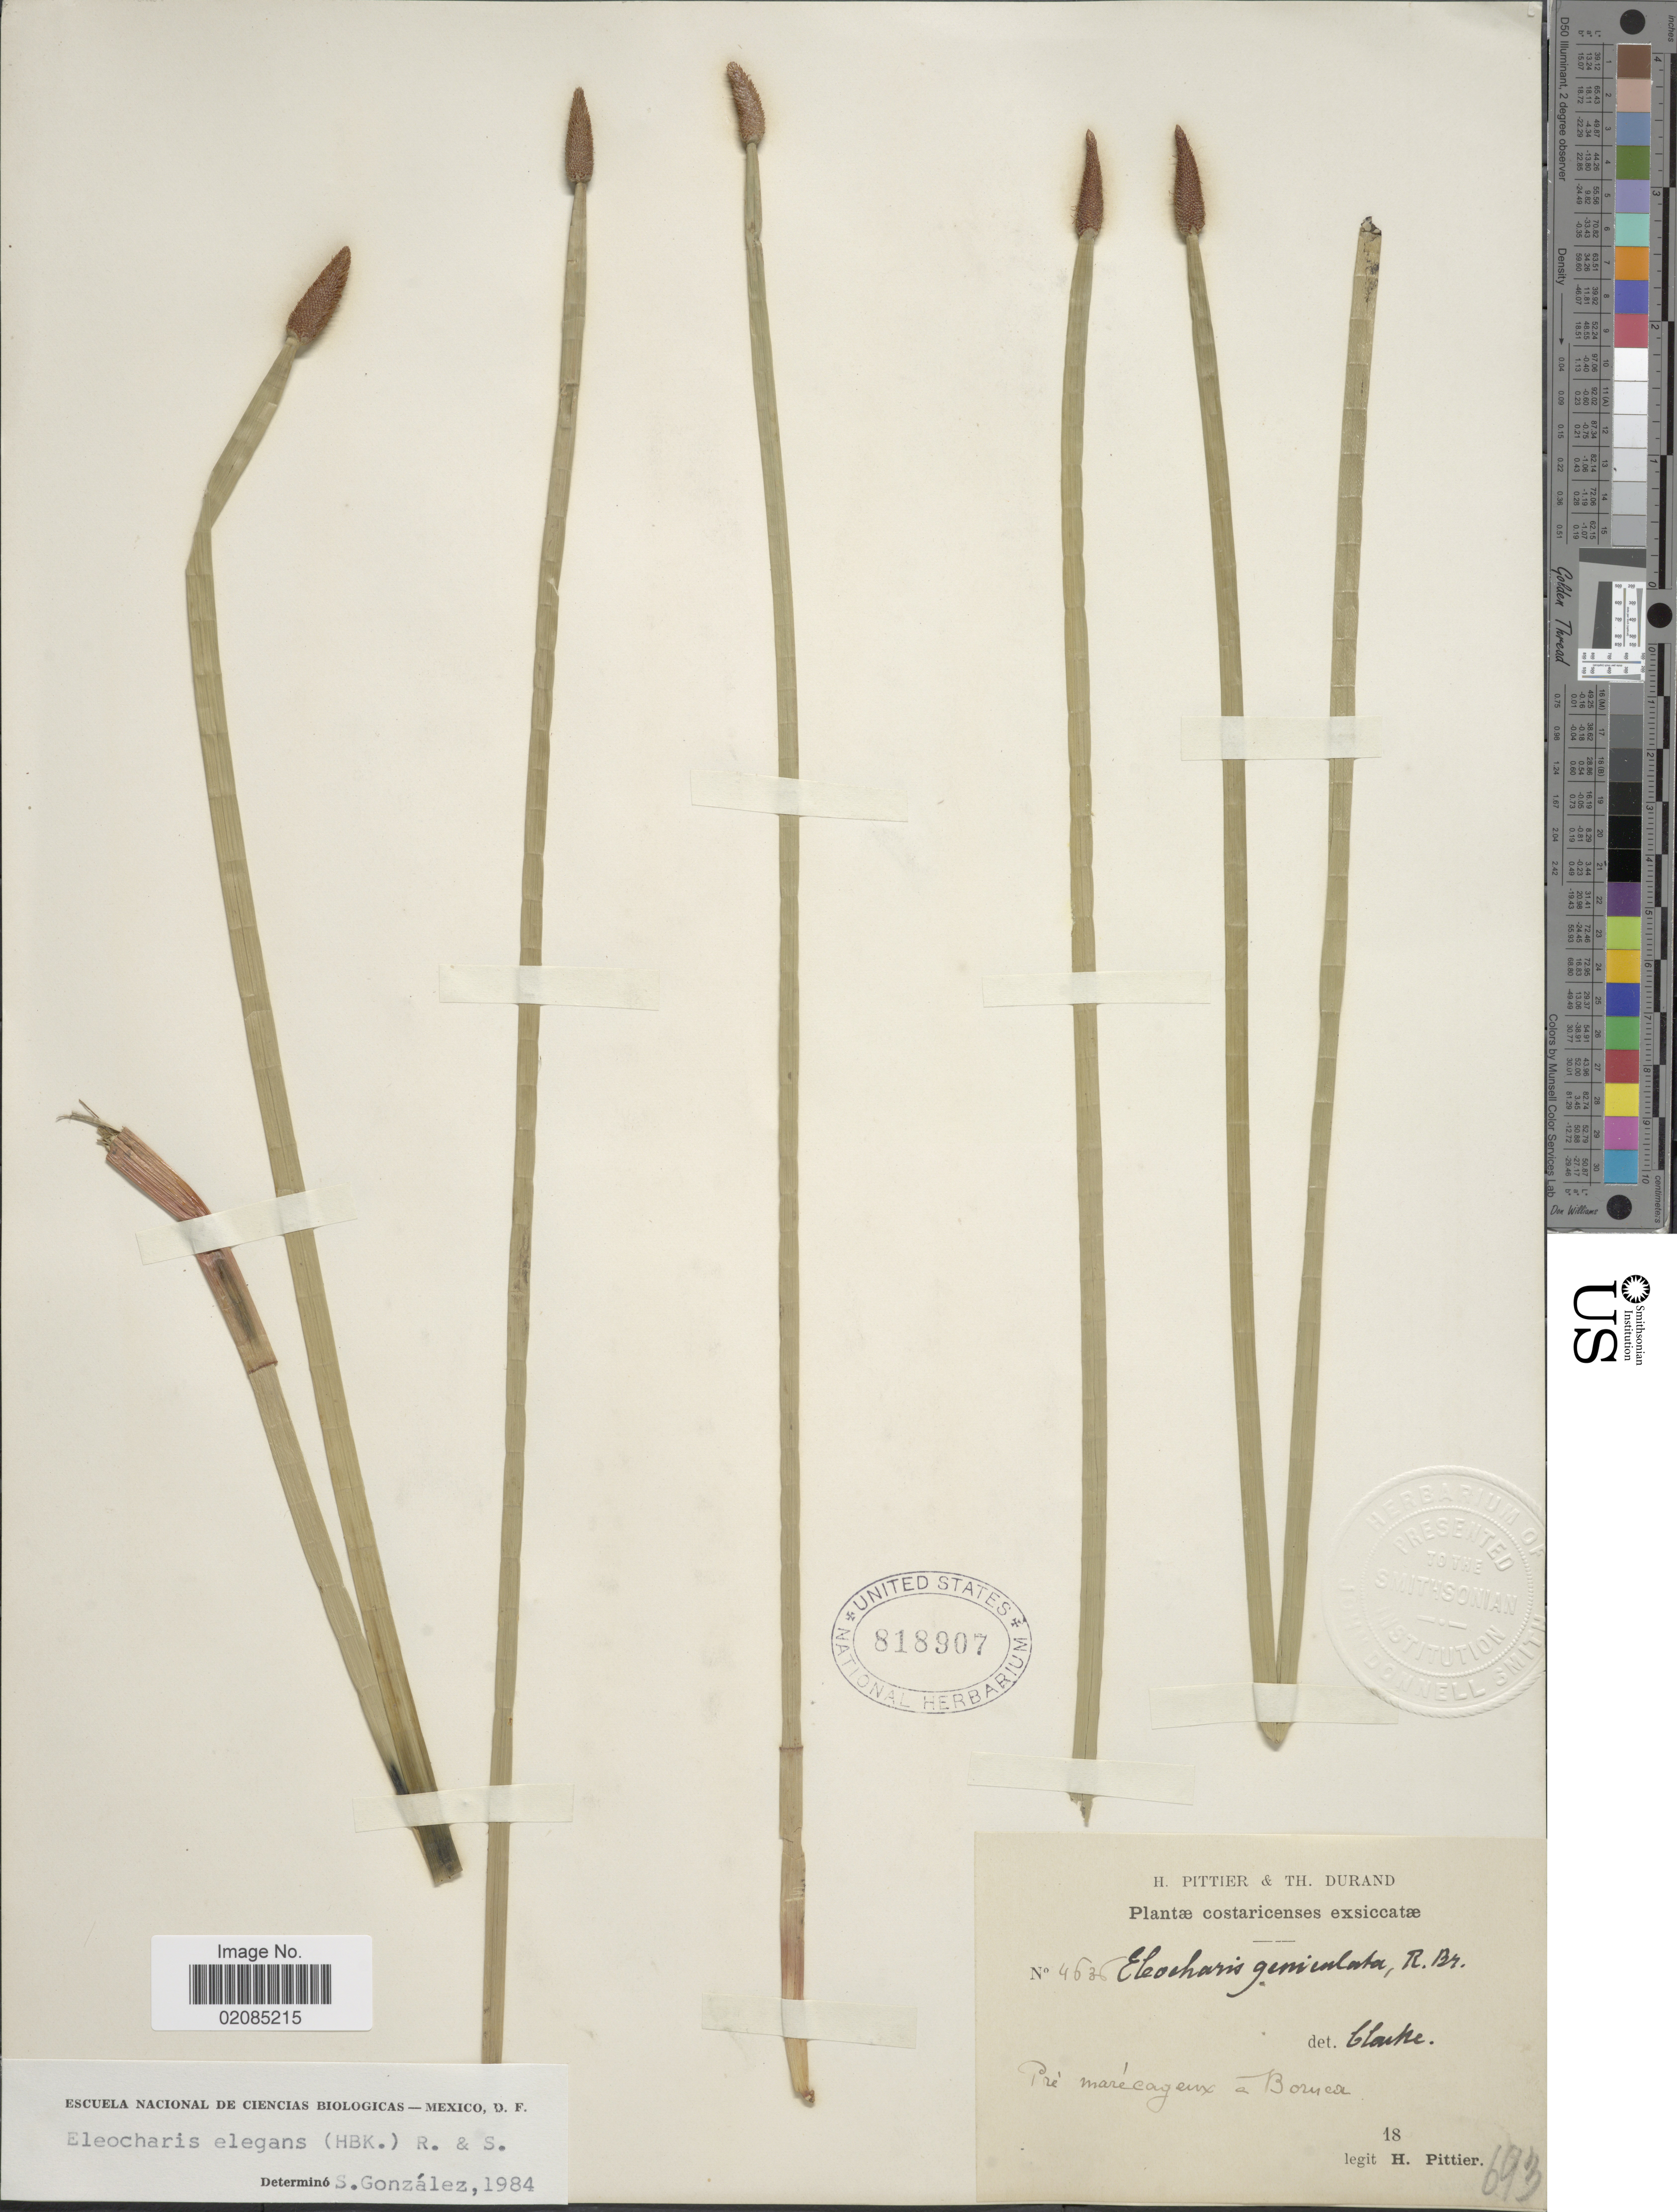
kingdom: Plantae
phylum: Tracheophyta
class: Liliopsida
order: Poales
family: Cyperaceae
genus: Eleocharis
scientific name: Eleocharis elegans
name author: (Kunth) Roem. & Schult.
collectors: H. F. Pittier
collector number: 4636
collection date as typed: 18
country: Costa Rica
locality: Pre marecageux a Boruca [Swamp meadow at Boruca]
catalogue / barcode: US 818907